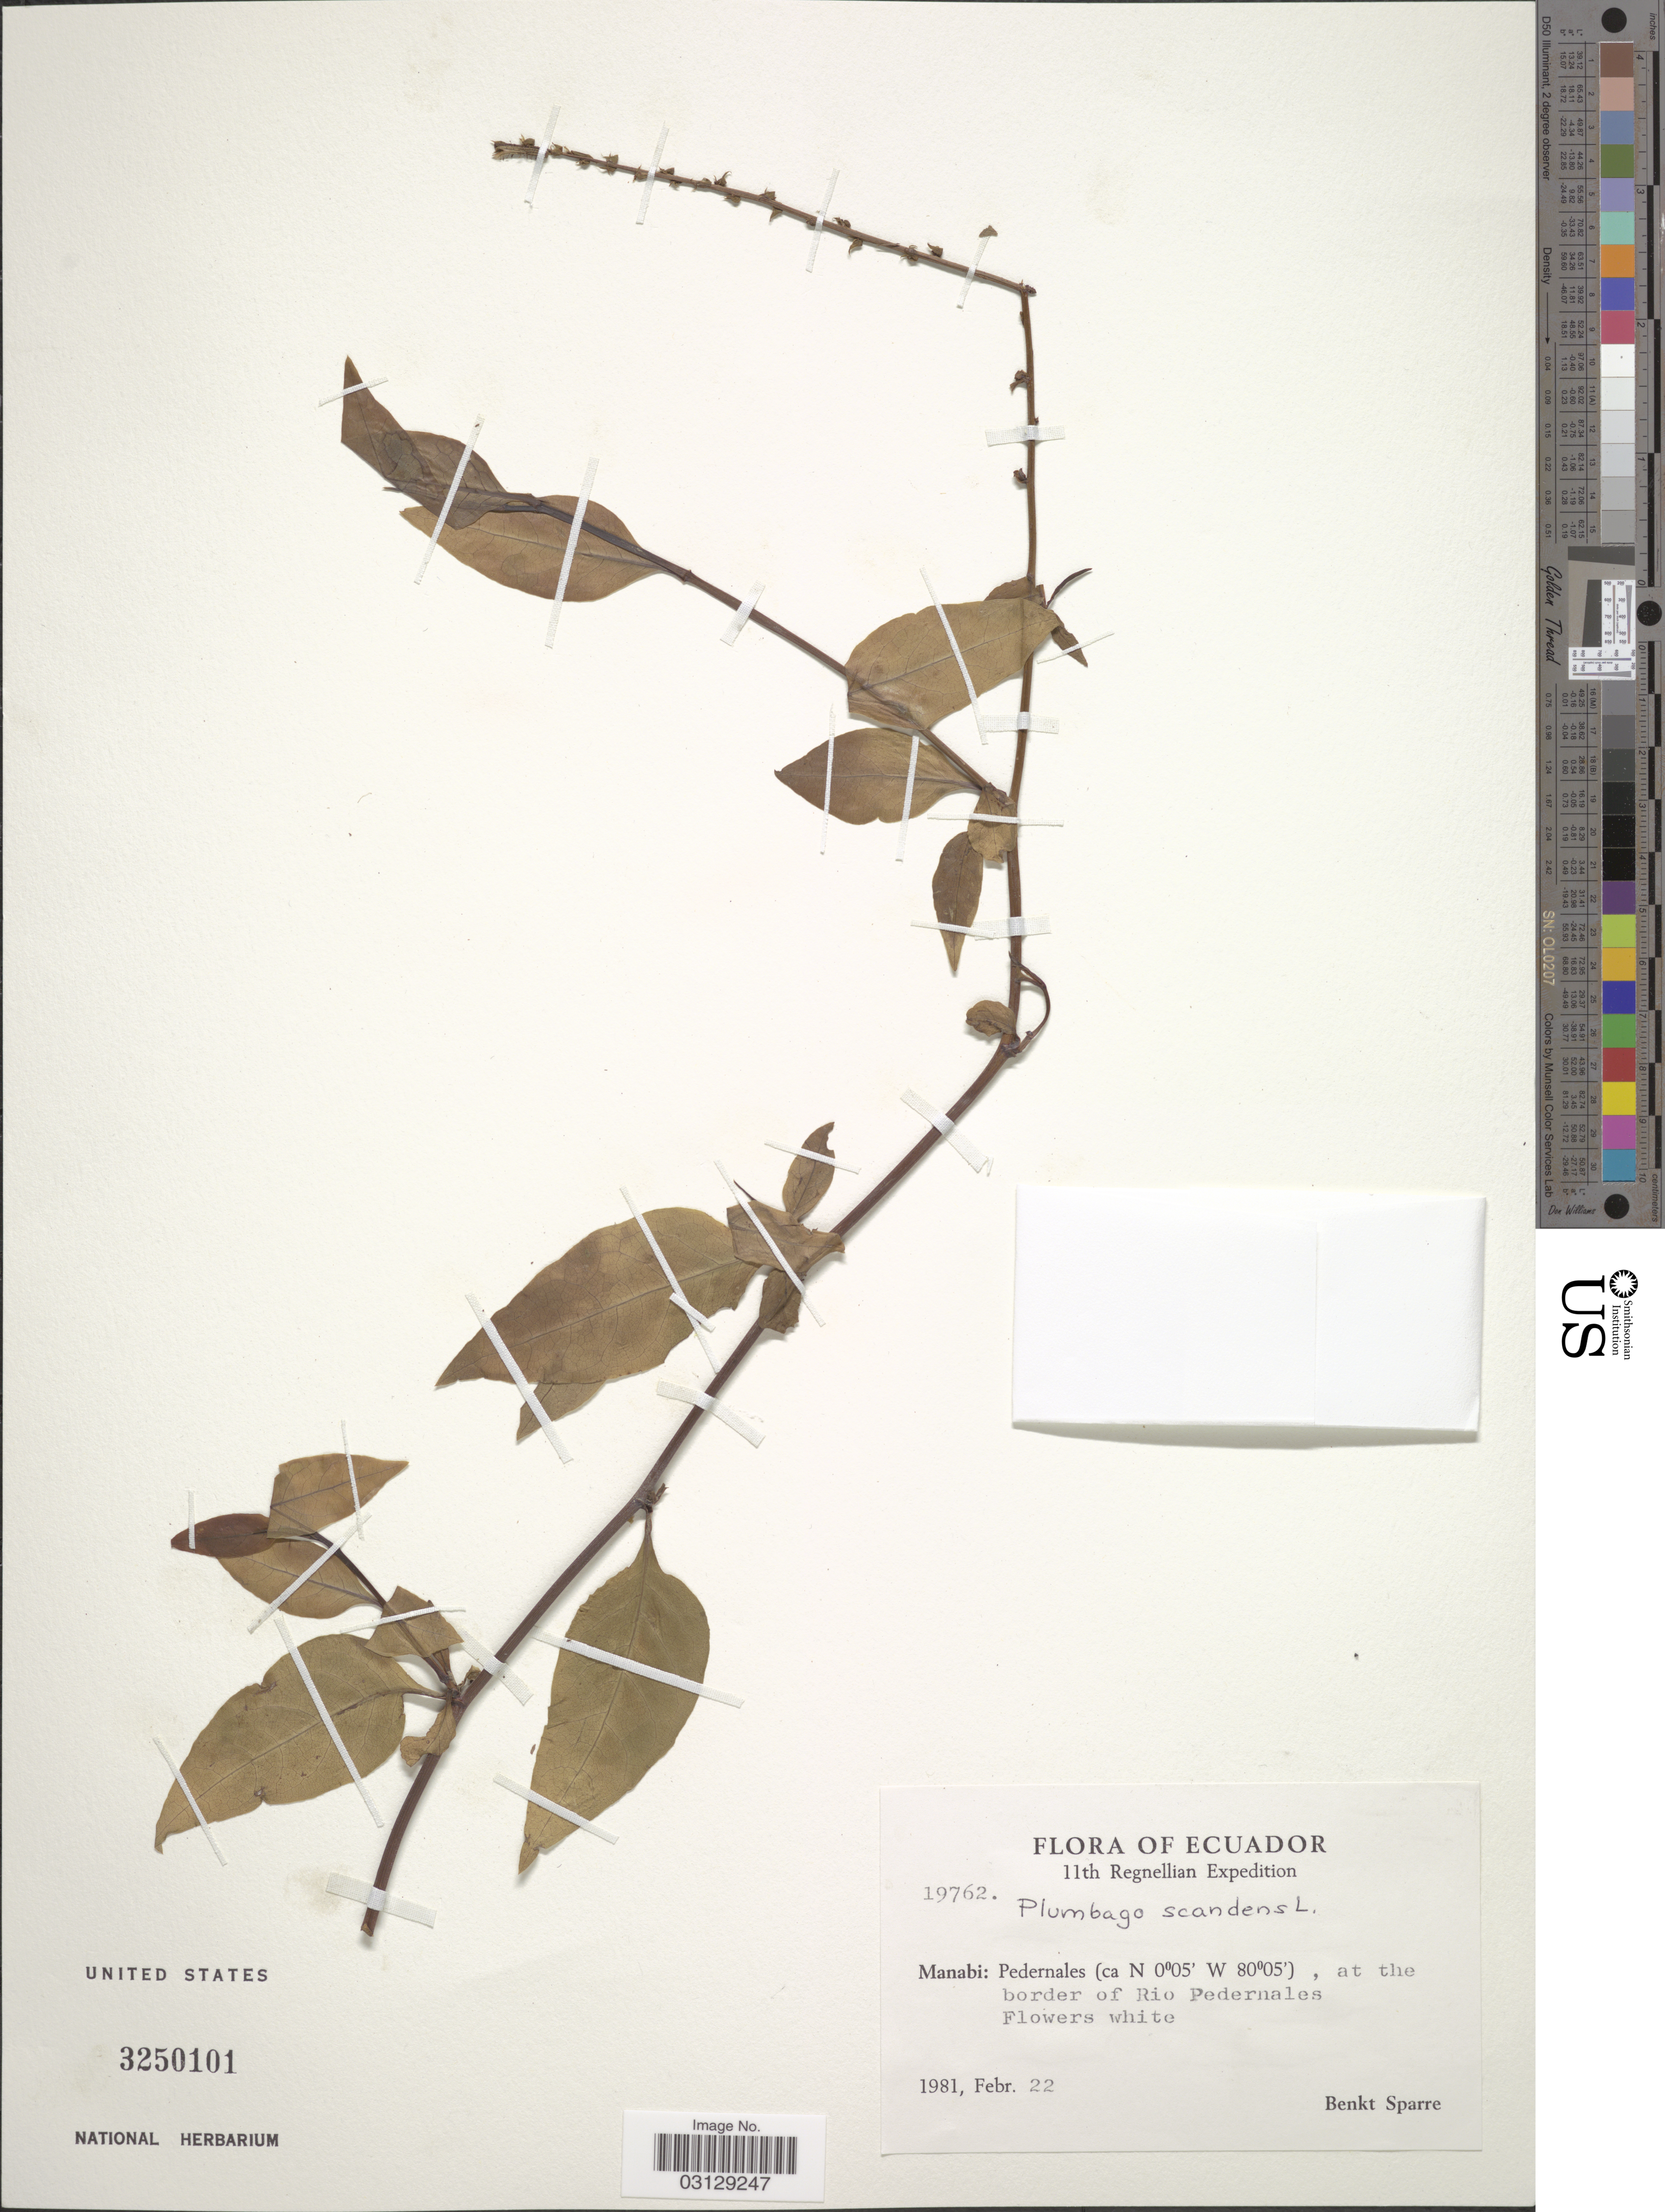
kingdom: Plantae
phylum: Tracheophyta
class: Magnoliopsida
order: Caryophyllales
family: Plumbaginaceae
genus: Plumbago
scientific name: Plumbago scandens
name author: L.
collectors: B. Sparre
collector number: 19762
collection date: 1981-02-22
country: Ecuador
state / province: Manabí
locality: Pedernales, at the border of Rio Pedernales.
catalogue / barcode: US 3250101